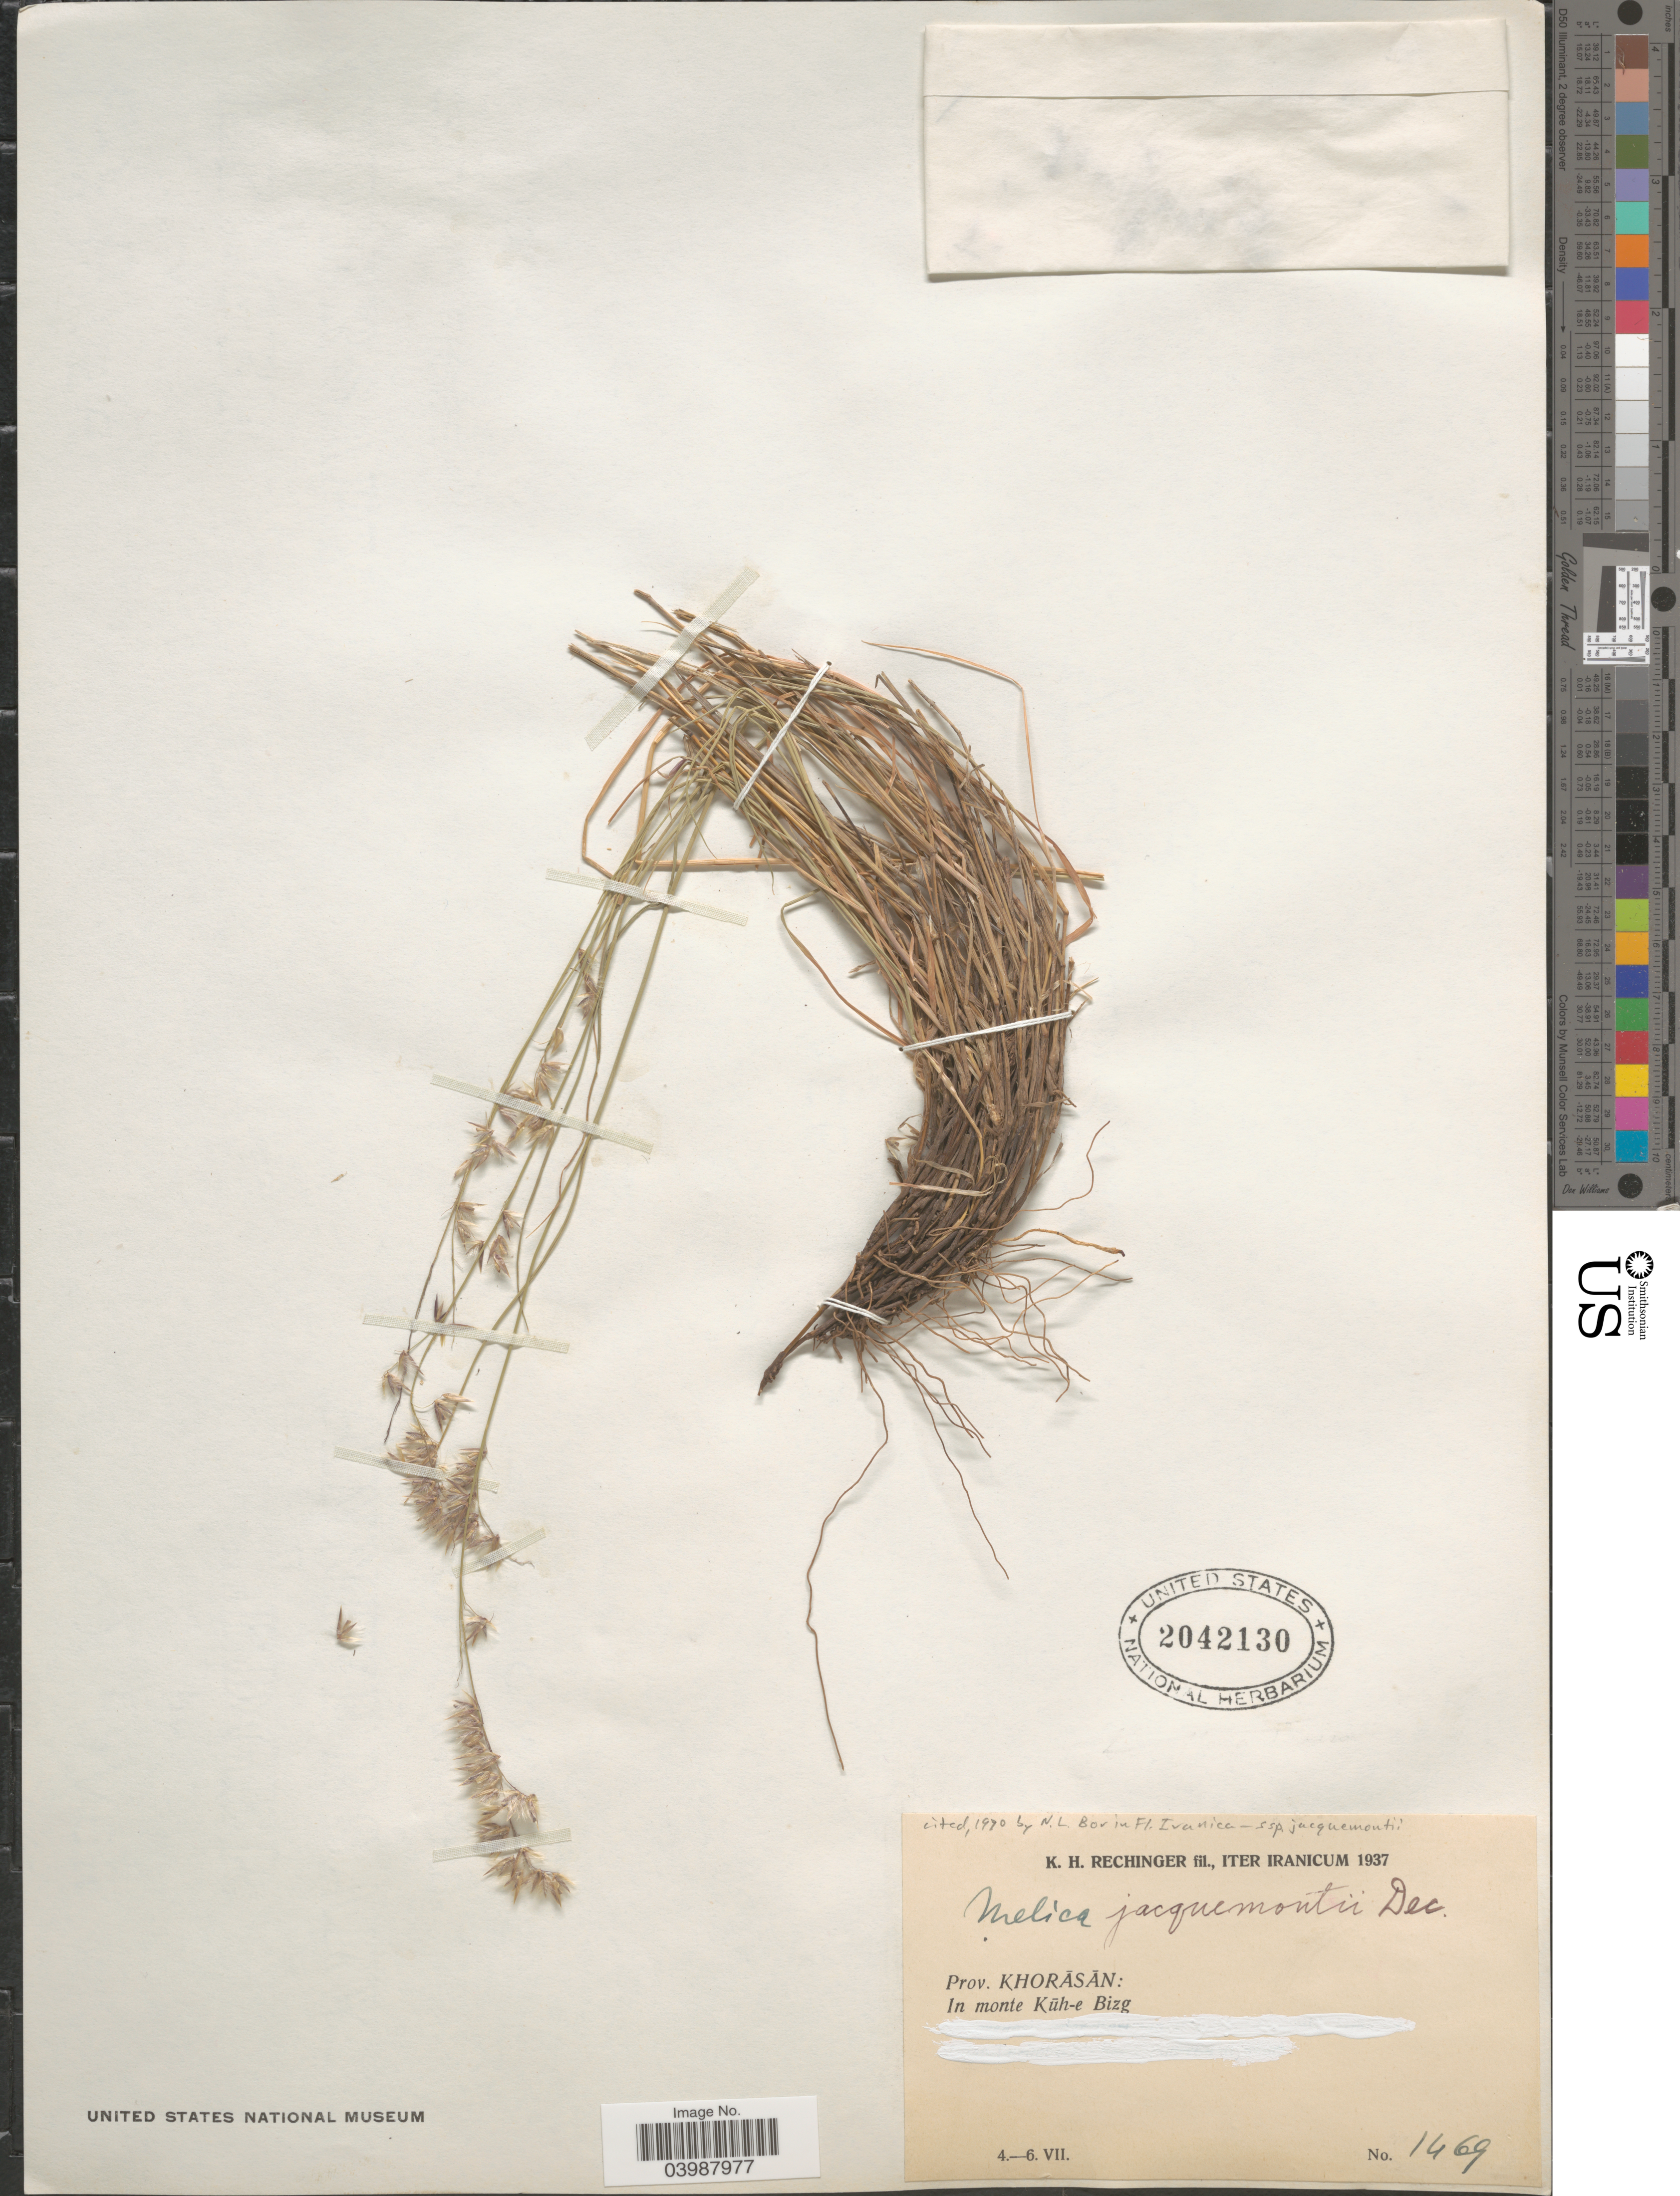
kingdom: Plantae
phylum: Tracheophyta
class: Liliopsida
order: Poales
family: Poaceae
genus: Melica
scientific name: Melica jacquemontii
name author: Decne.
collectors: K. H. Rechinger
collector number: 1469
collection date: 1937-07-04/1937-07-06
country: Iran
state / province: Khorasan [obsolete]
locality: In monte Kūh-e Bizg.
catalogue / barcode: US 2042130